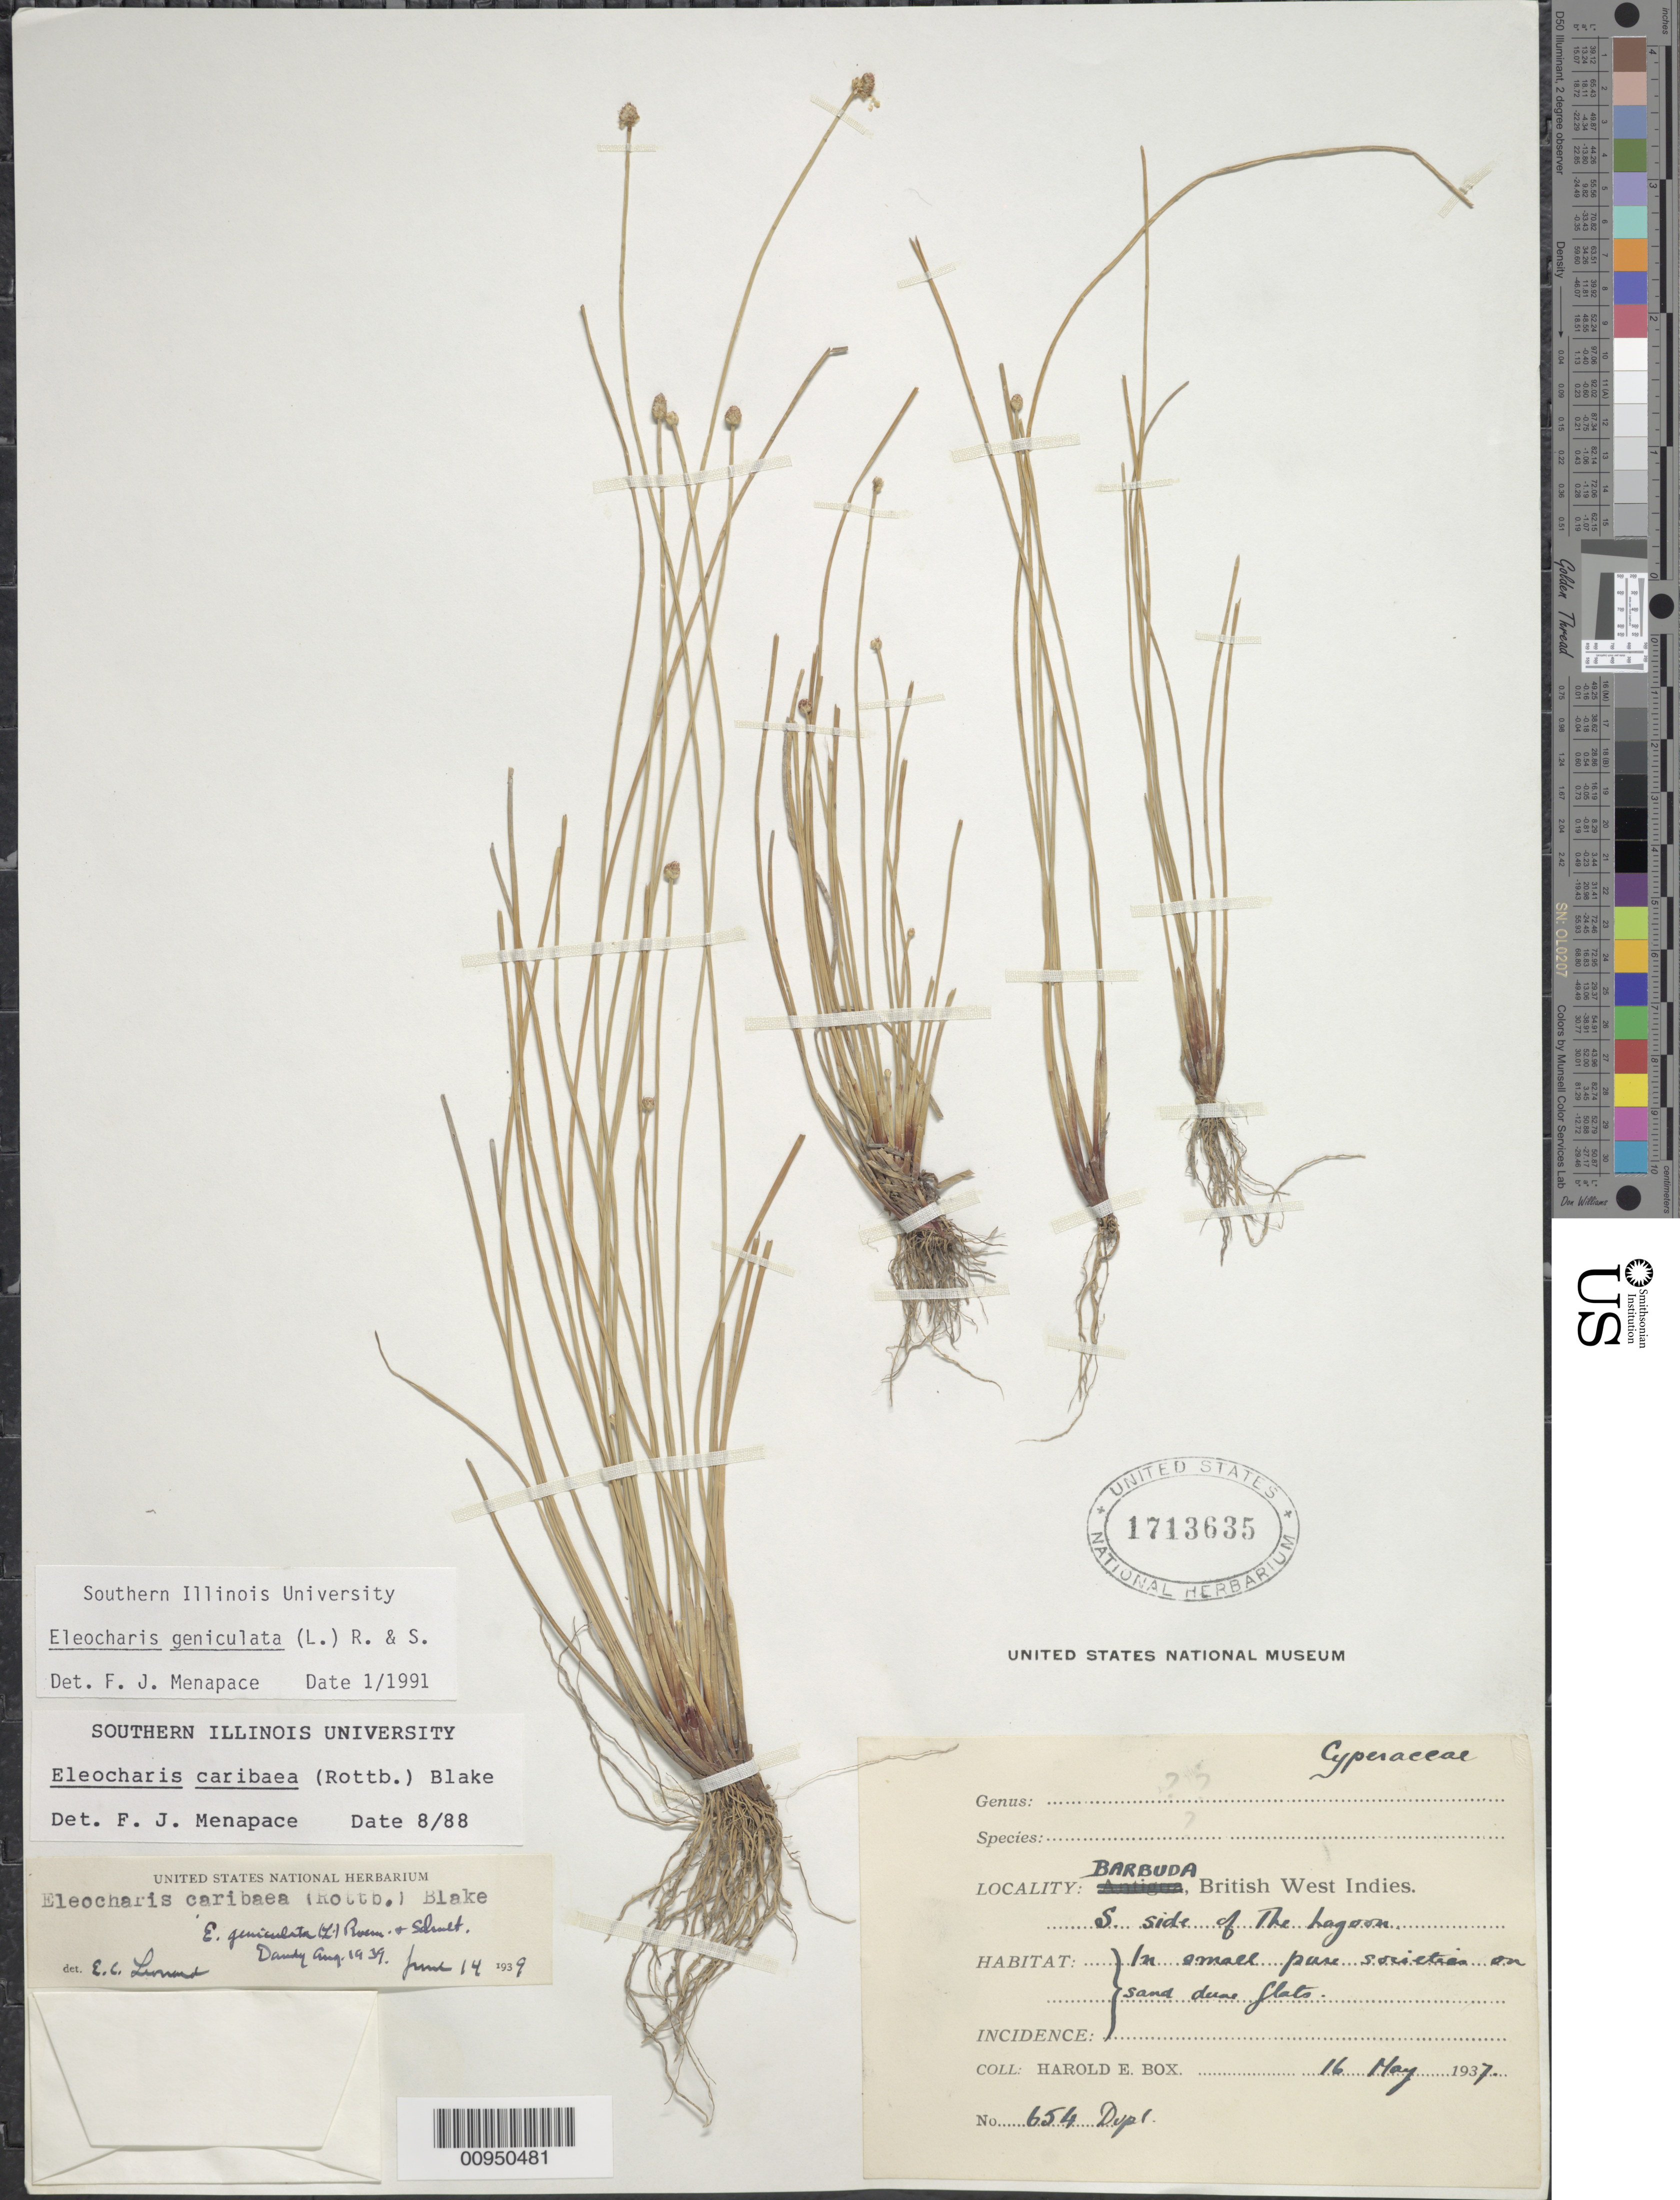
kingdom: Plantae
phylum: Tracheophyta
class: Liliopsida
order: Poales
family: Cyperaceae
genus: Eleocharis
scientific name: Eleocharis geniculata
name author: (L.) Roem. & Schult.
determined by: Menapace, F. J.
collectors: H. E. Box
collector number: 654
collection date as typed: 16 May 1937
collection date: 1937-05-16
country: Antigua and Barbuda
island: Barbuda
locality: S side of The Lagoon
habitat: In small "pure" societies, on sand dune flats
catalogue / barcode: US 1713635